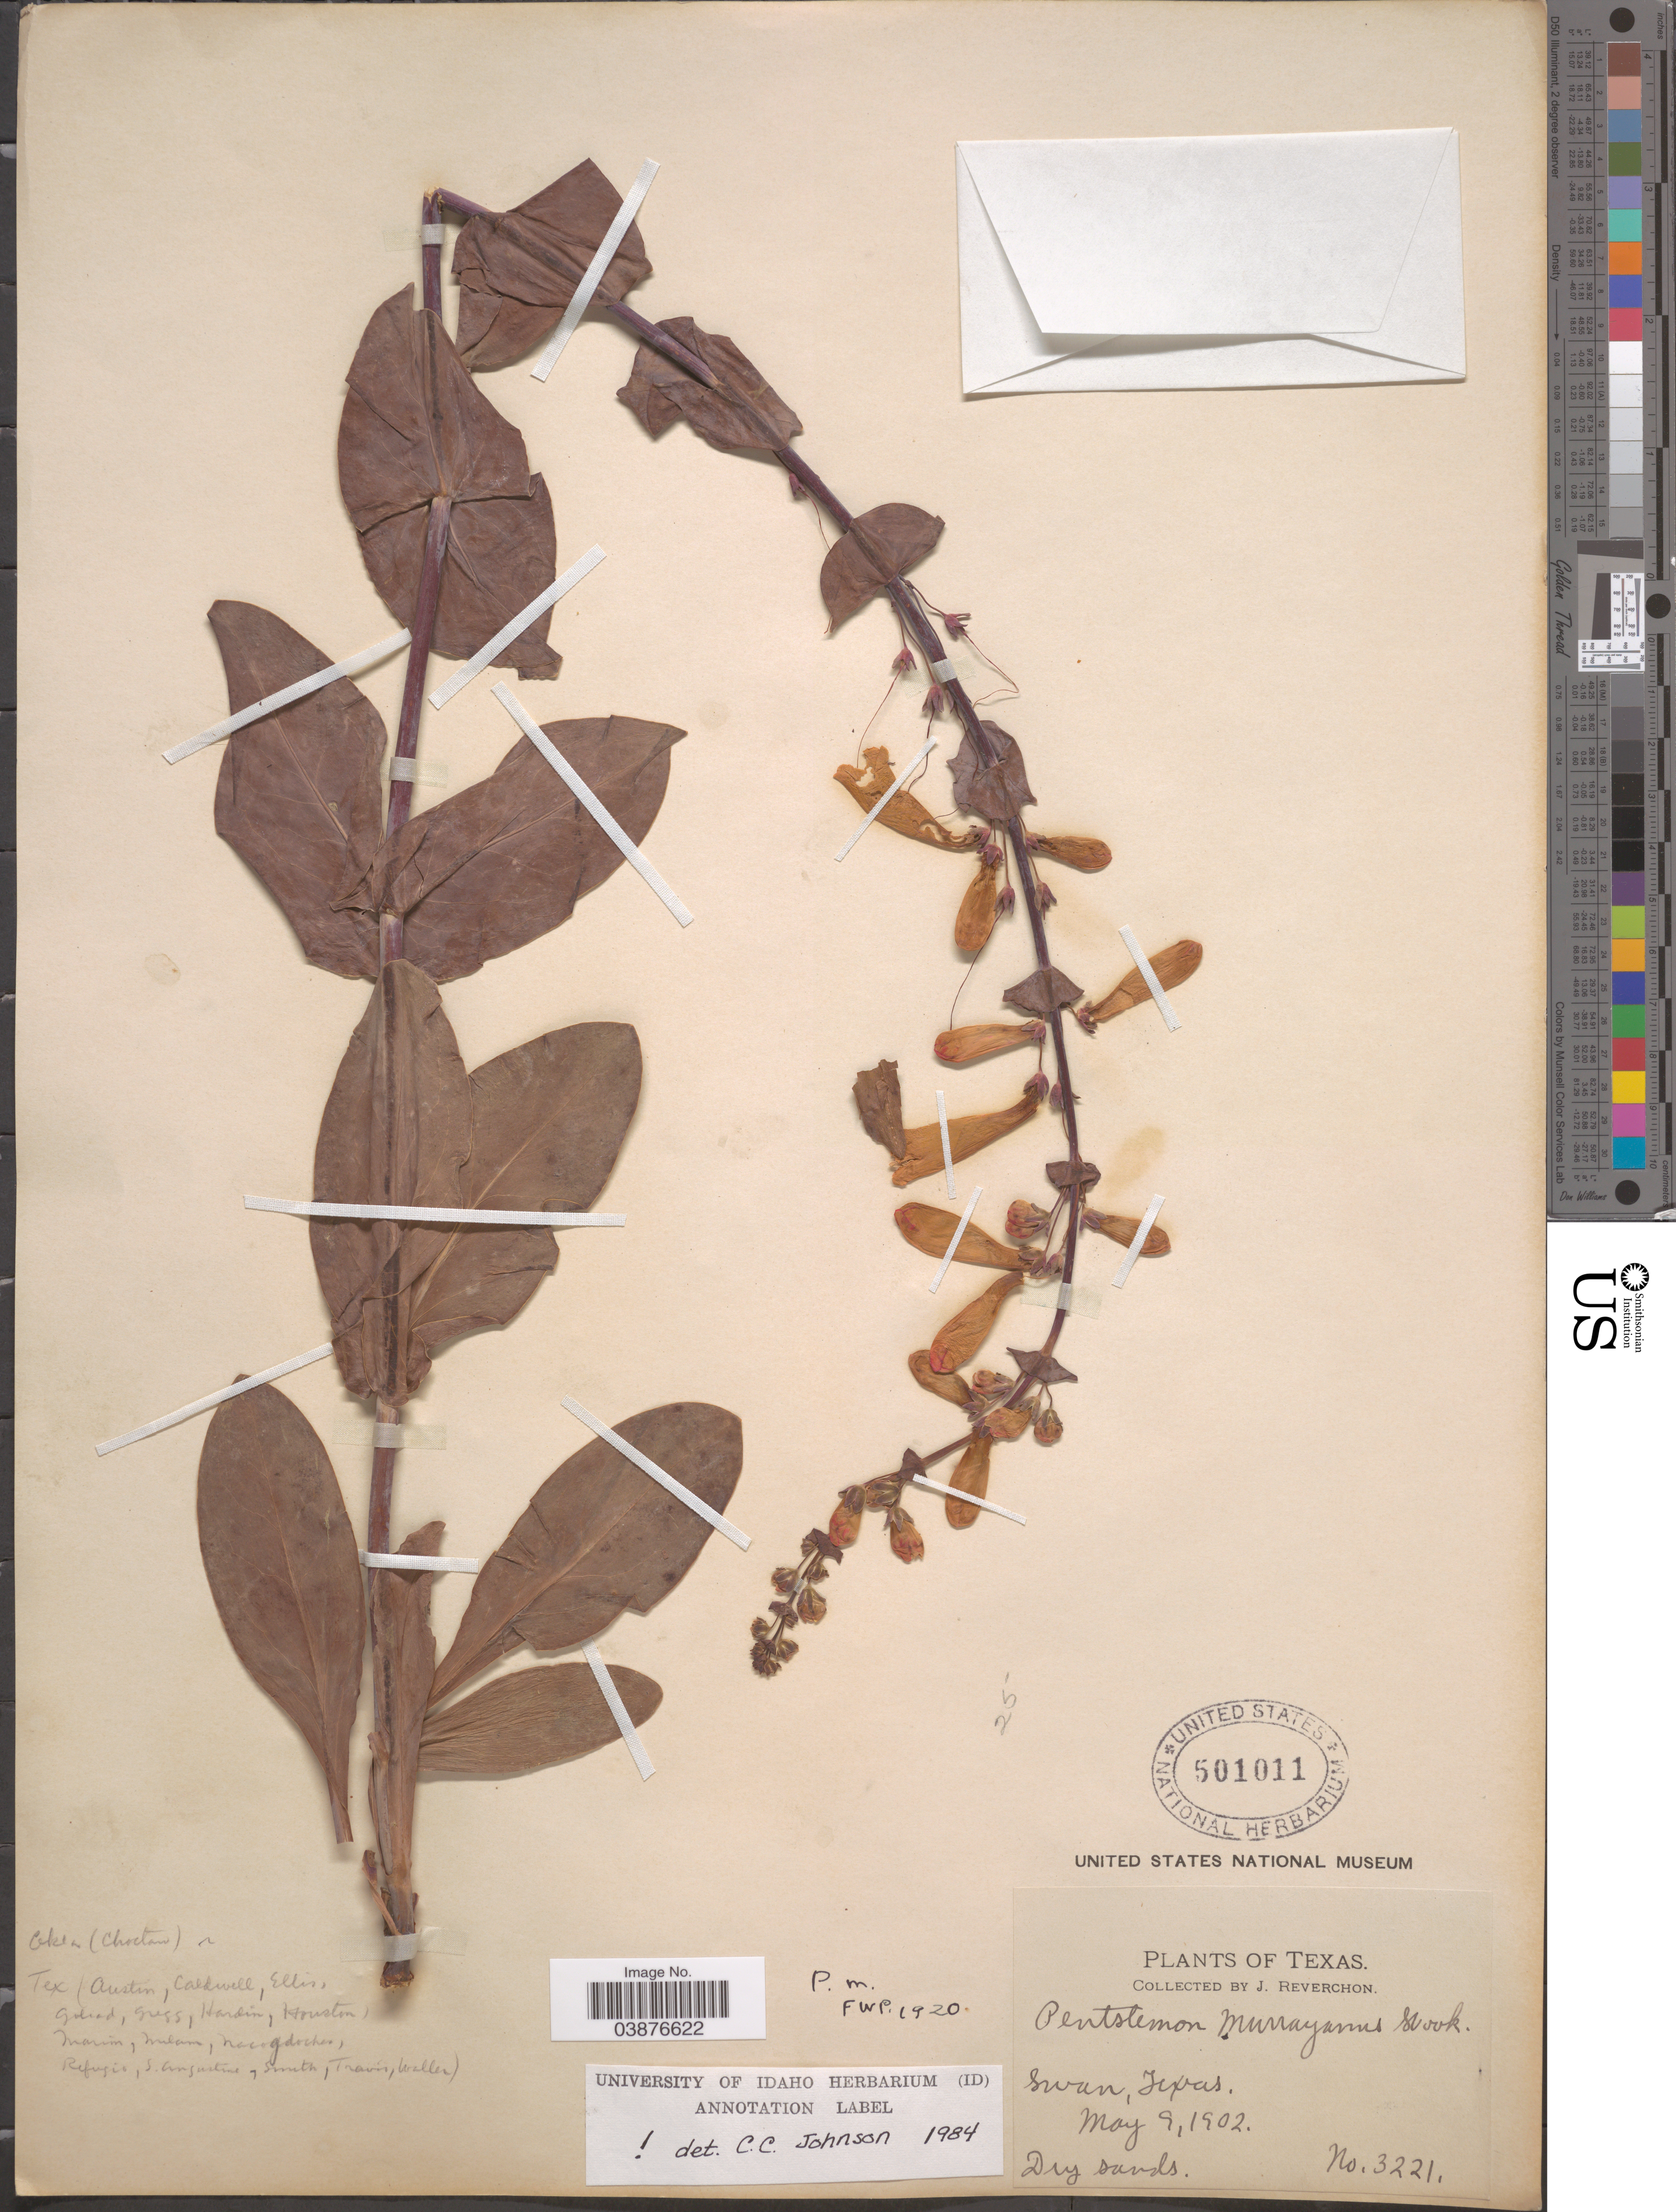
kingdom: Plantae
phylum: Tracheophyta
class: Magnoliopsida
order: Lamiales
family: Plantaginaceae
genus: Penstemon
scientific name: Penstemon murrayanus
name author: Hook.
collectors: J. Reverchon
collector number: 3221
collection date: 1902-05-09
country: United States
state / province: Texas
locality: Swan.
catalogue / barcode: US 501011